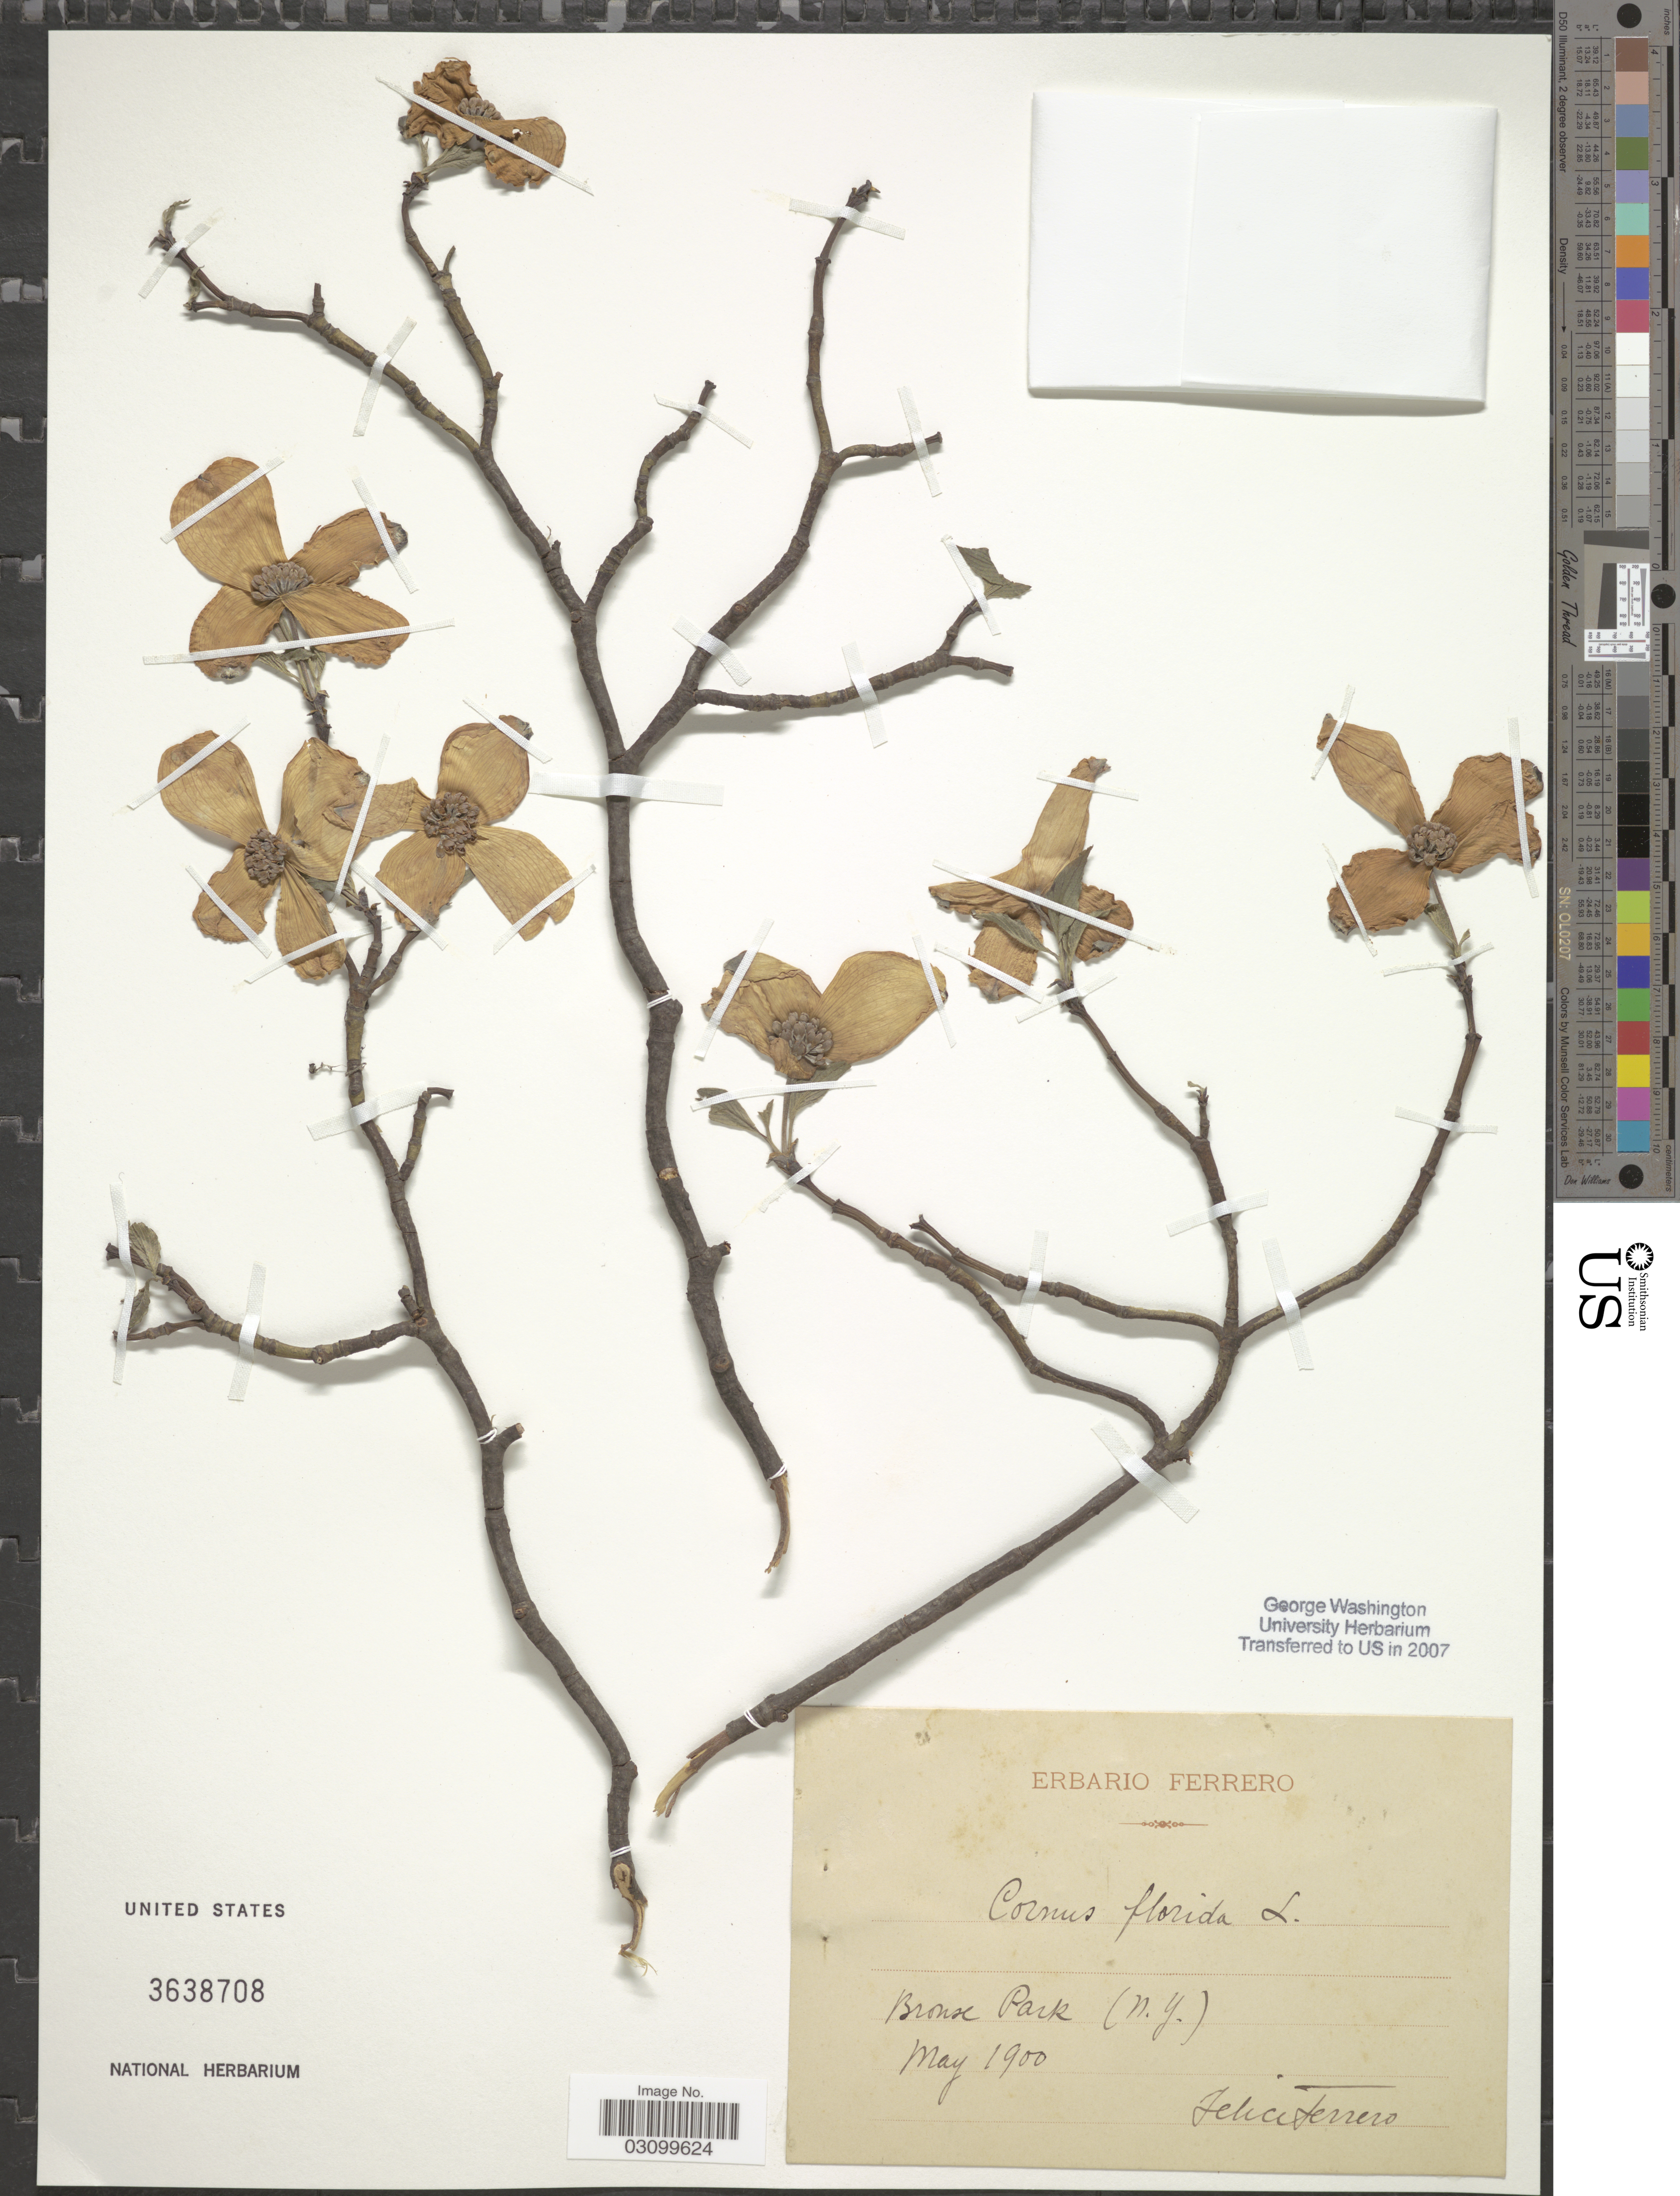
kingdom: Plantae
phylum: Tracheophyta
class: Magnoliopsida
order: Cornales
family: Cornaceae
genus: Cornus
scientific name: Cornus florida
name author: L.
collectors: F. Ferrero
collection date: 1900-05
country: United States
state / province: New York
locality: Bronse Park.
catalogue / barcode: US 3638708